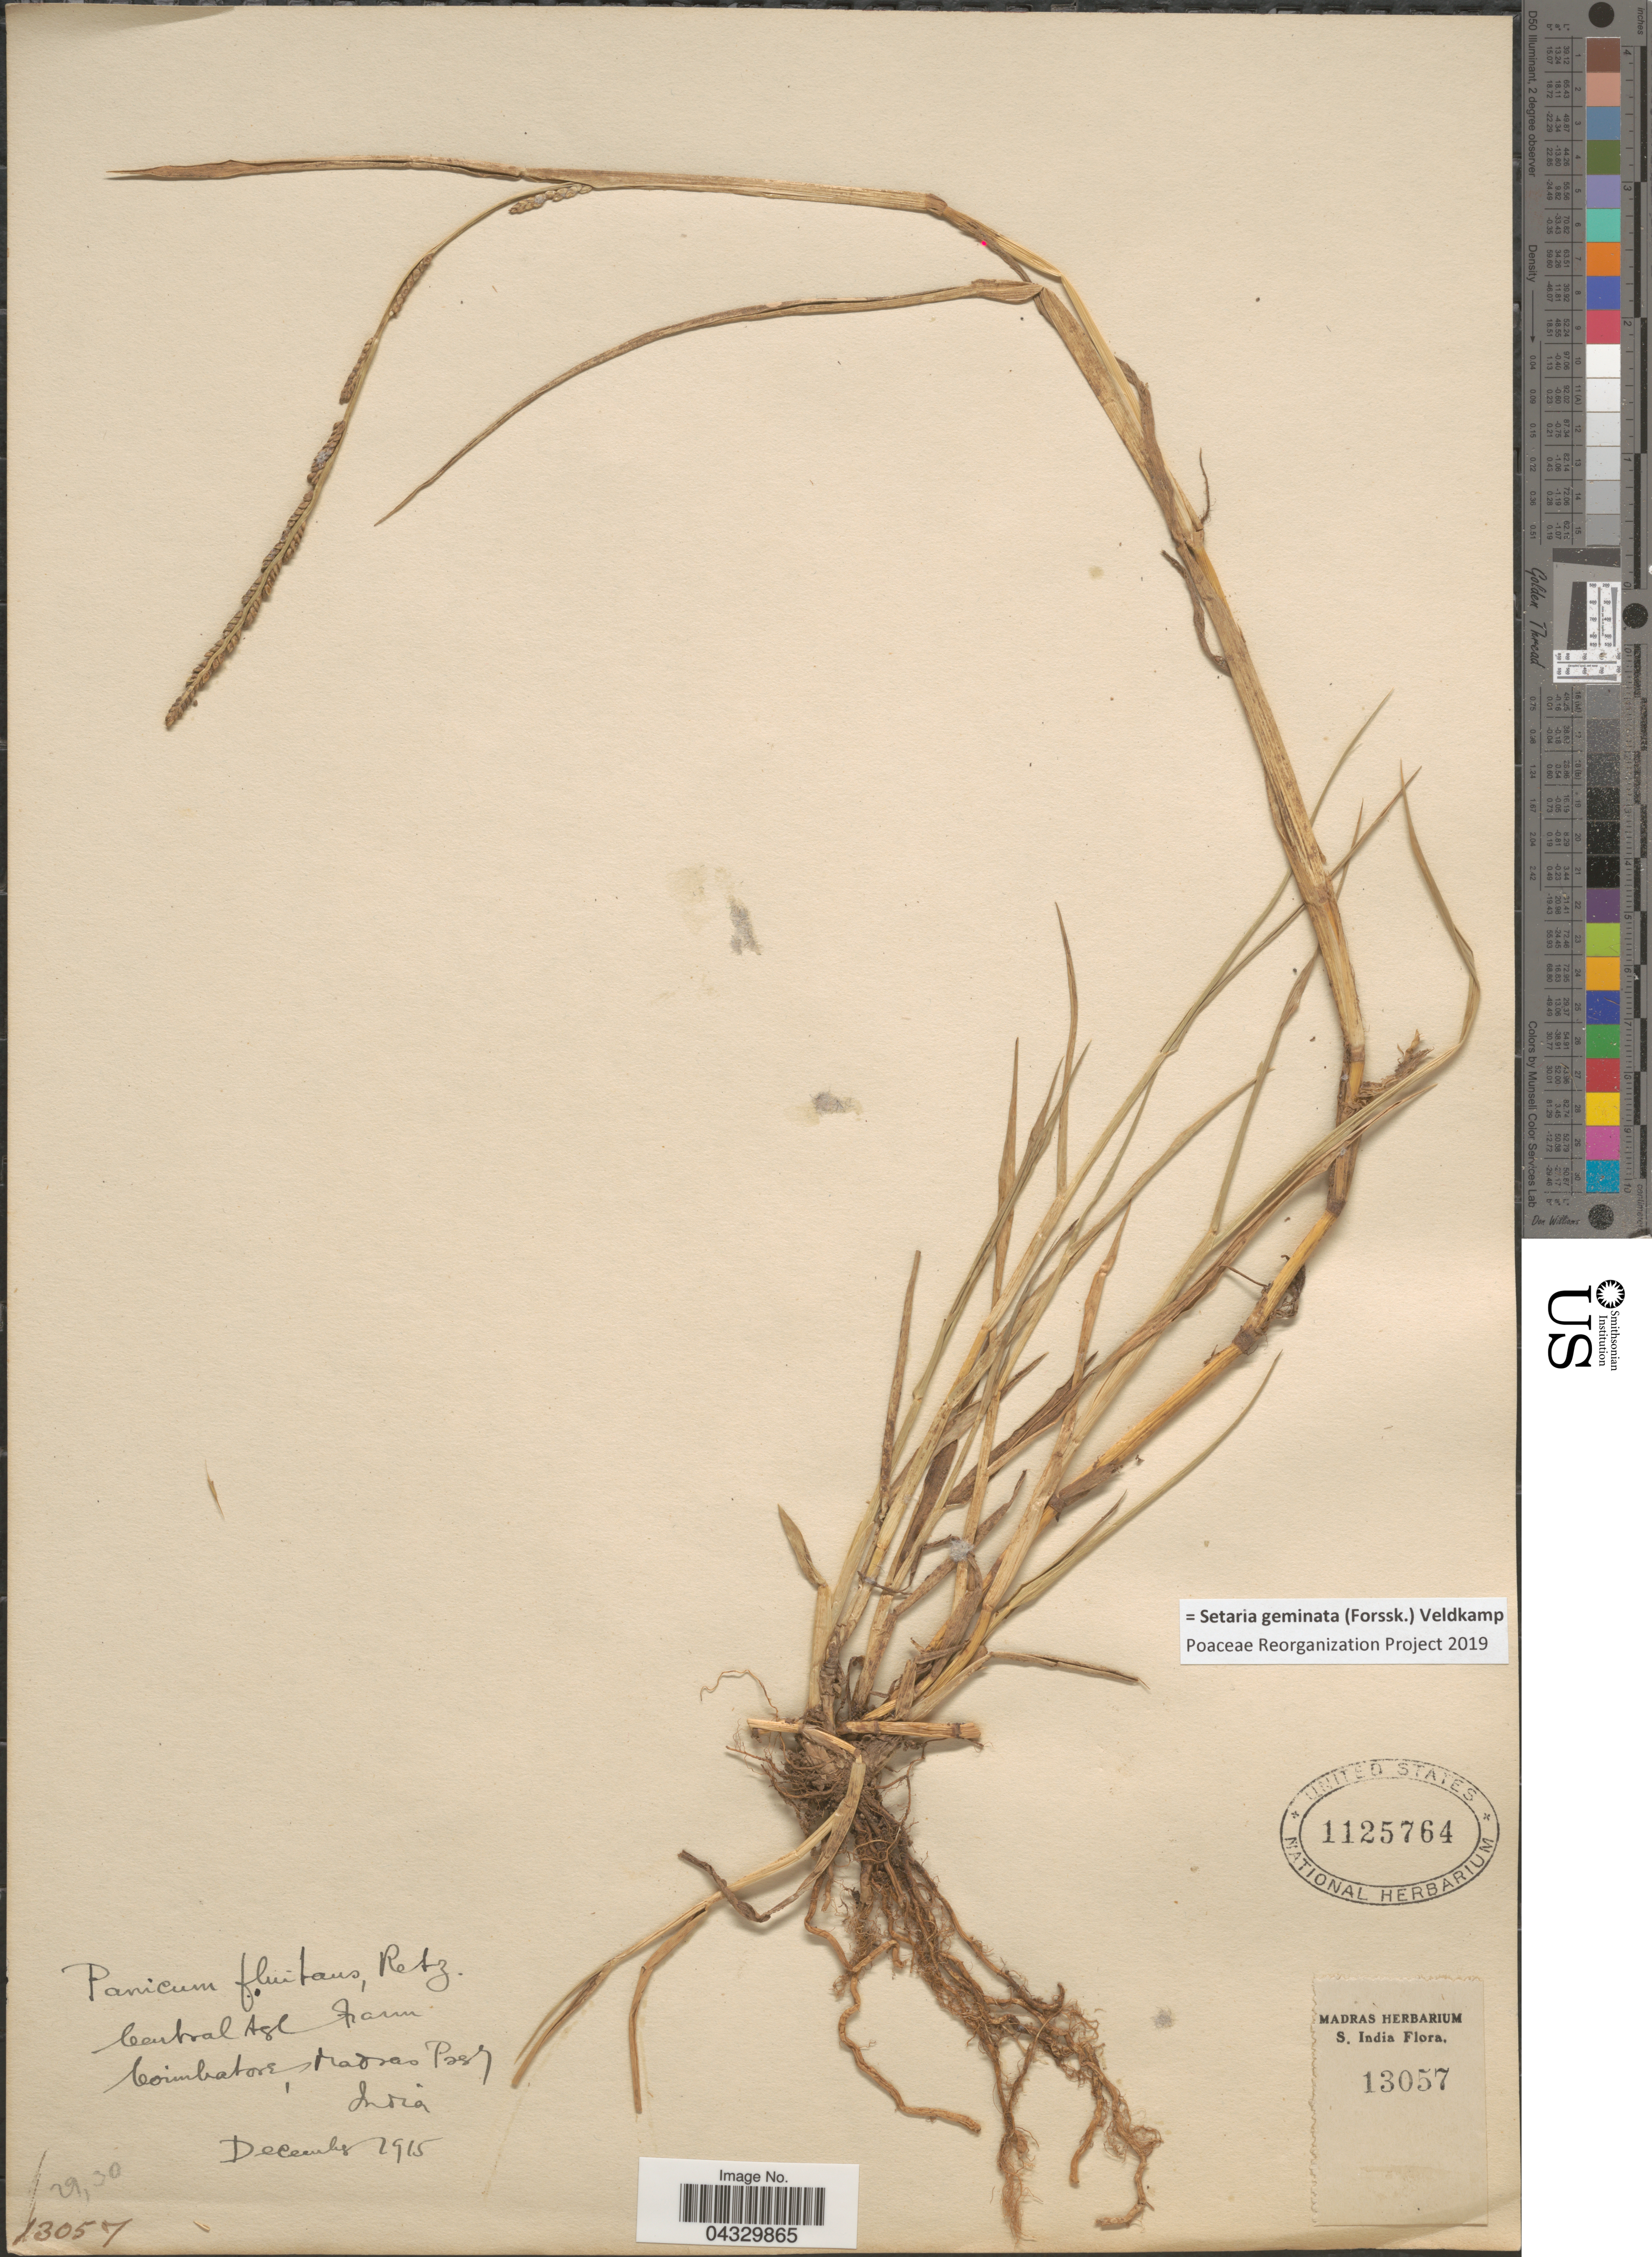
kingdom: Plantae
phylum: Tracheophyta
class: Liliopsida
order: Poales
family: Poaceae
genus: Setaria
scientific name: Setaria geminata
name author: (Forssk.) Veldkamp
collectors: Ex herb. Madras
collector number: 13057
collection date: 1915-12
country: India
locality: S. India. Central Agl. Farm. Coimbatore, Madras Pres.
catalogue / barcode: US 1125764